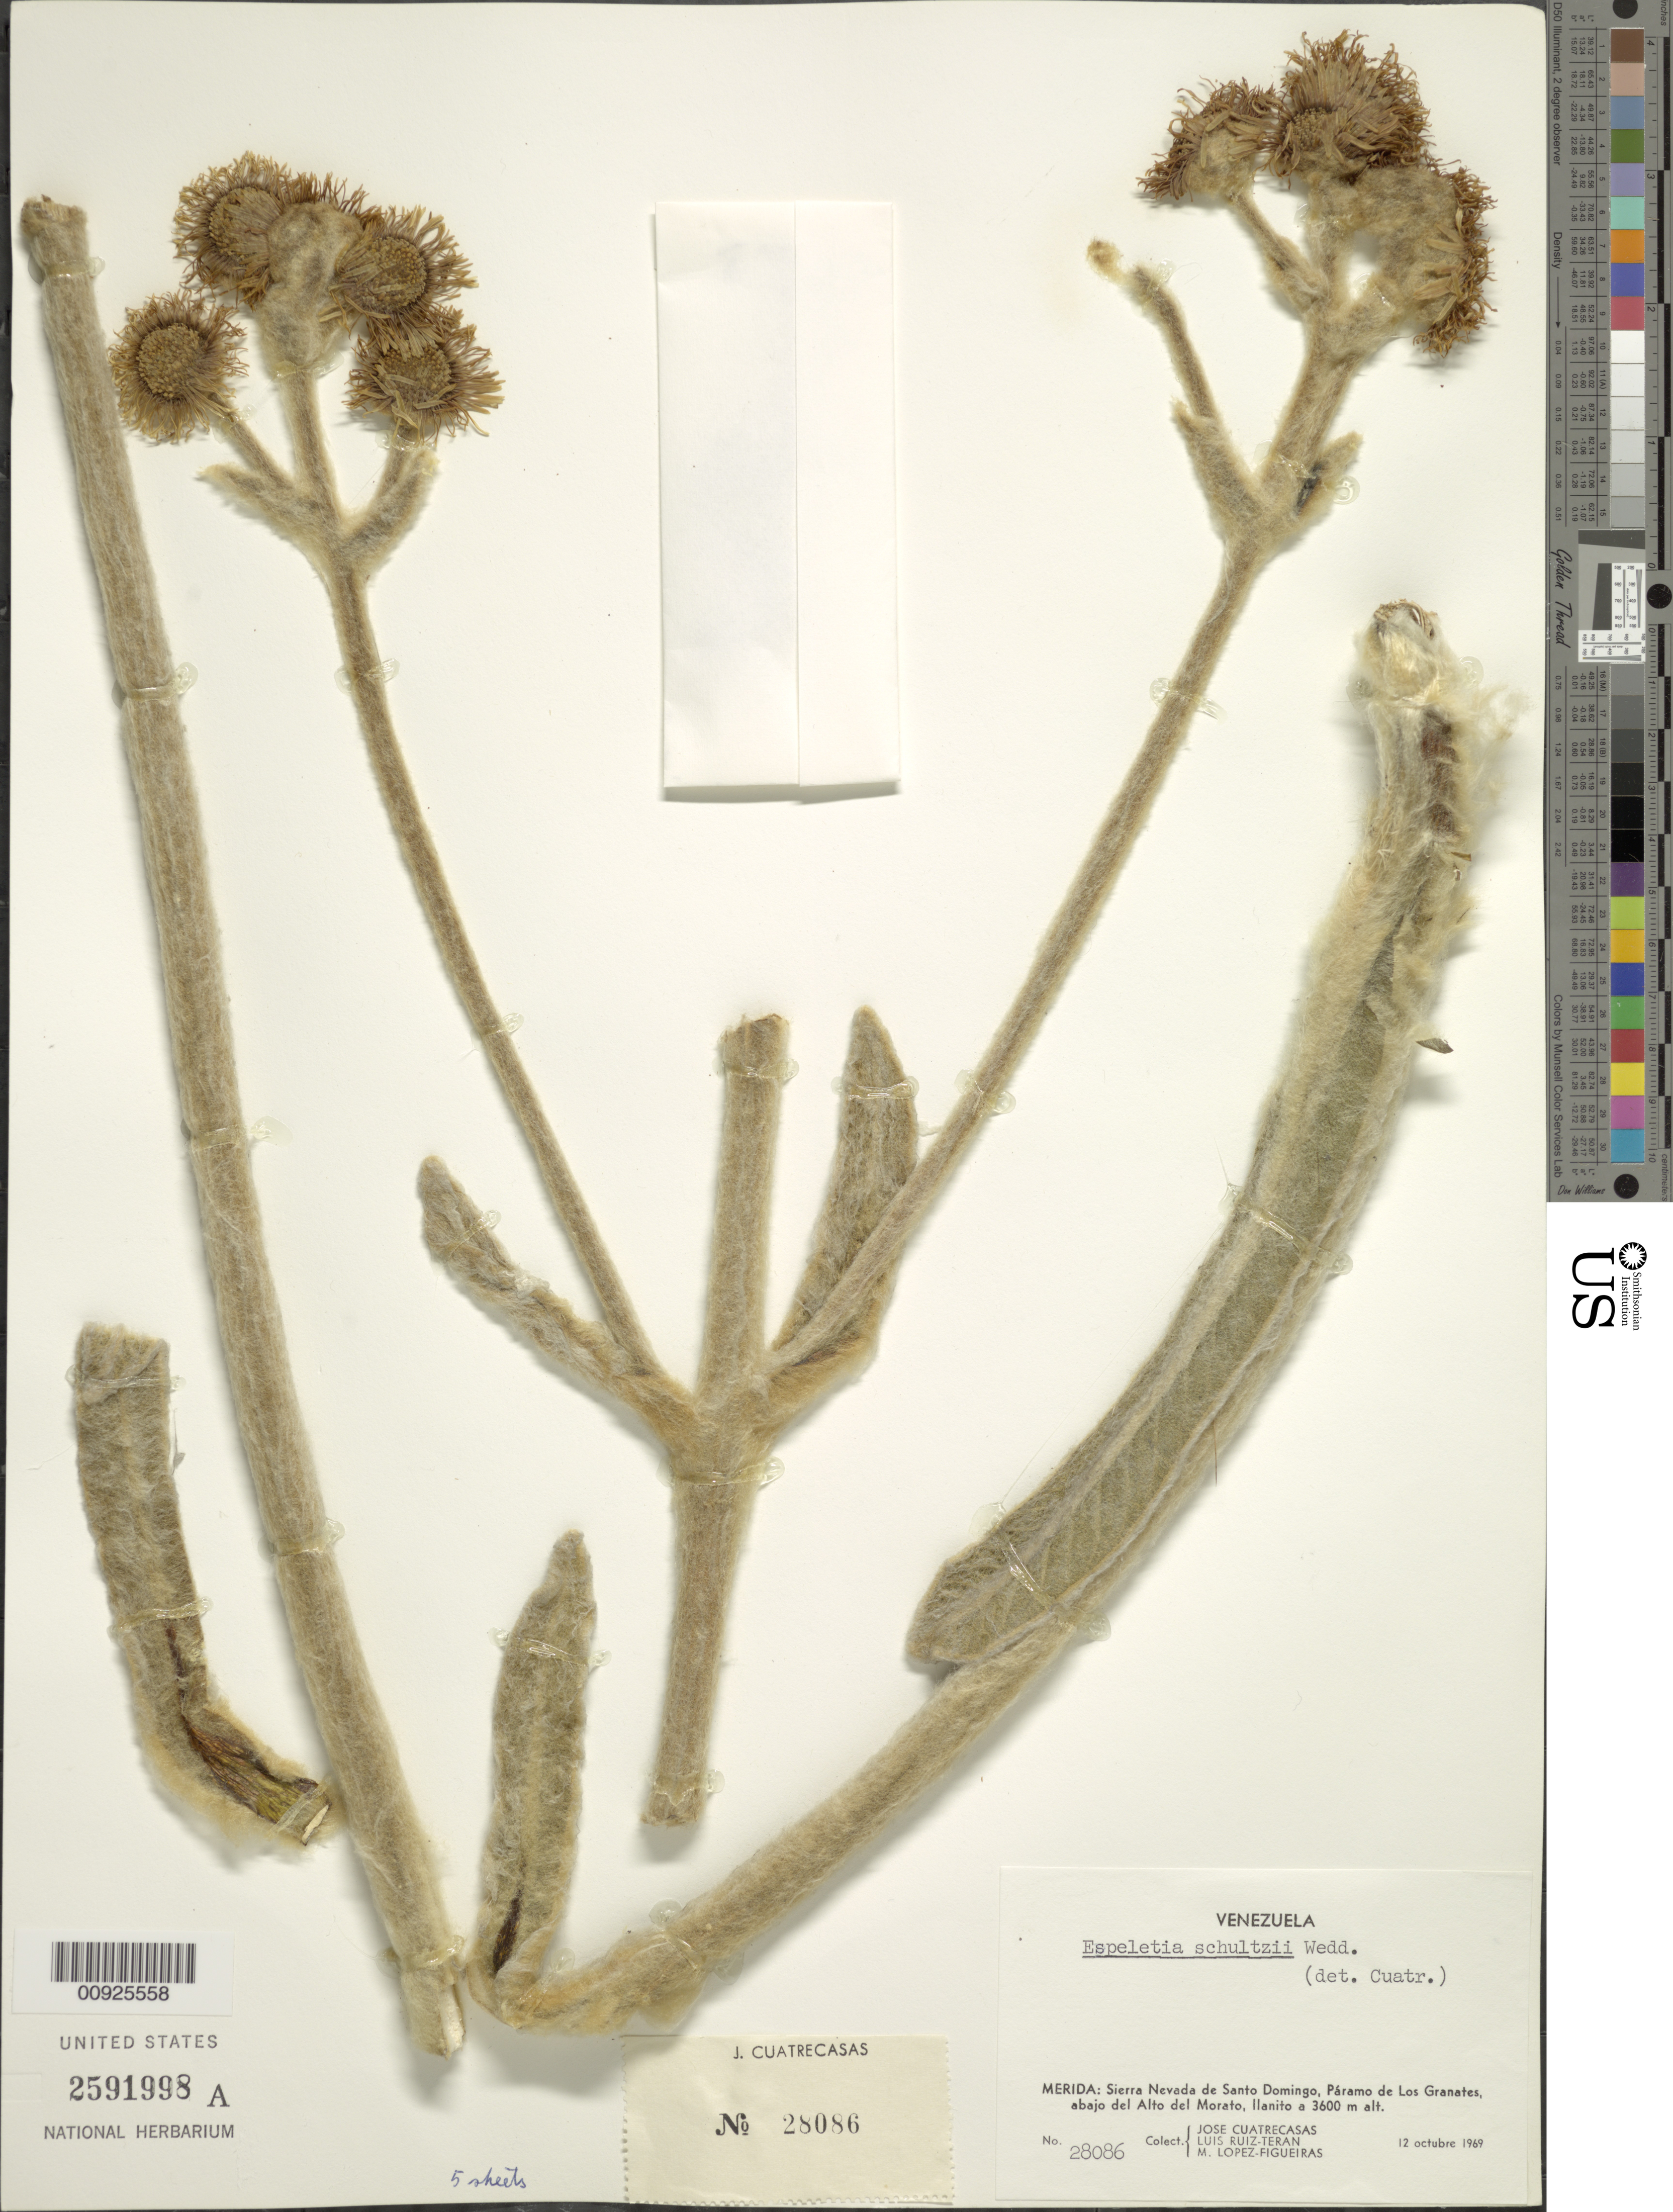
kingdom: Plantae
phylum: Tracheophyta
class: Magnoliopsida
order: Asterales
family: Asteraceae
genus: Espeletia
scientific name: Espeletia schultzii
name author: Wedd.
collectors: J. Cuatrecasas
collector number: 28086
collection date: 1969-10-12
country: Venezuela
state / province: Mérida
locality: Páramo de los Granates. Sierra Nevada de Santo Domingo, Páramo de los Granates, abajo del Alto del Morato, llanito.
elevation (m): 3600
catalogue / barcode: US 2591998A